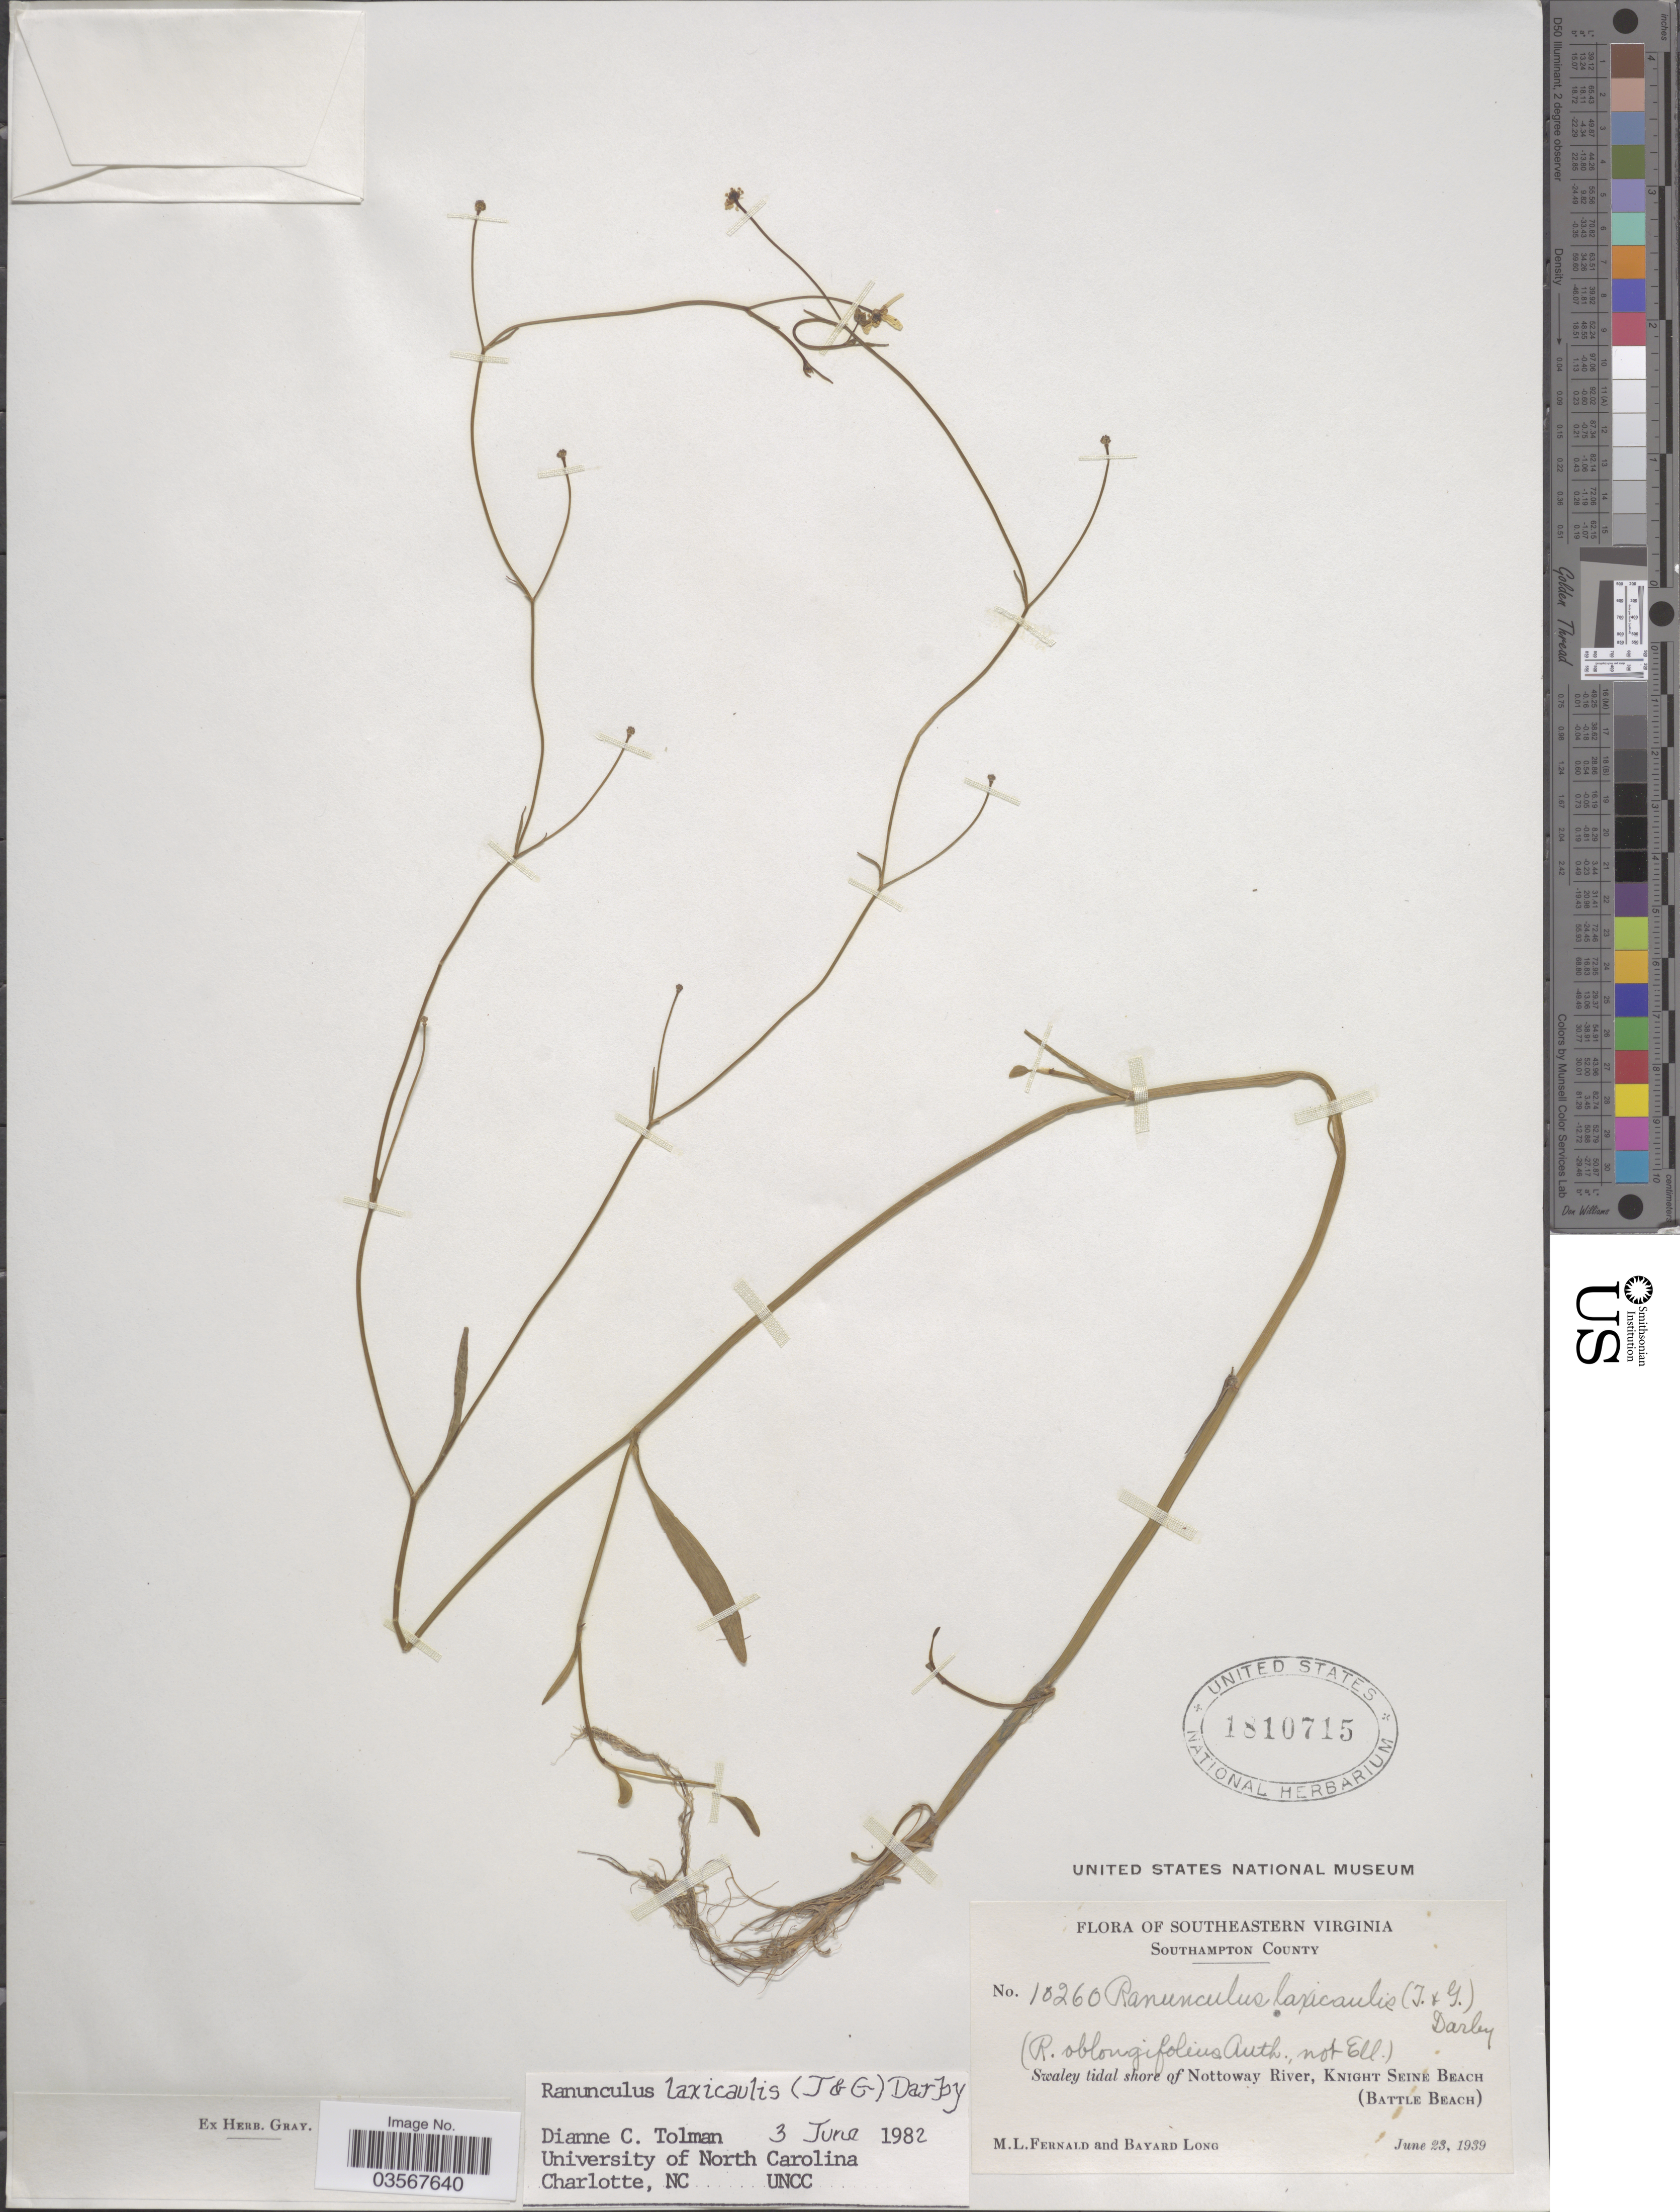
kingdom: Plantae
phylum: Tracheophyta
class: Magnoliopsida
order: Ranunculales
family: Ranunculaceae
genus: Ranunculus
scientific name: Ranunculus laxicaulis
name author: (Torr. & A. Gray) Darby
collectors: M. L. Fernald & B. Long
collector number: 10260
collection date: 1939-06-23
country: United States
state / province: Virginia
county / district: Southampton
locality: Southeastern Virginia. Southampton County. Swaley tidal shore of Nottoway River, Knight Seine Beach (Battle Beach).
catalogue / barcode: US 1810715